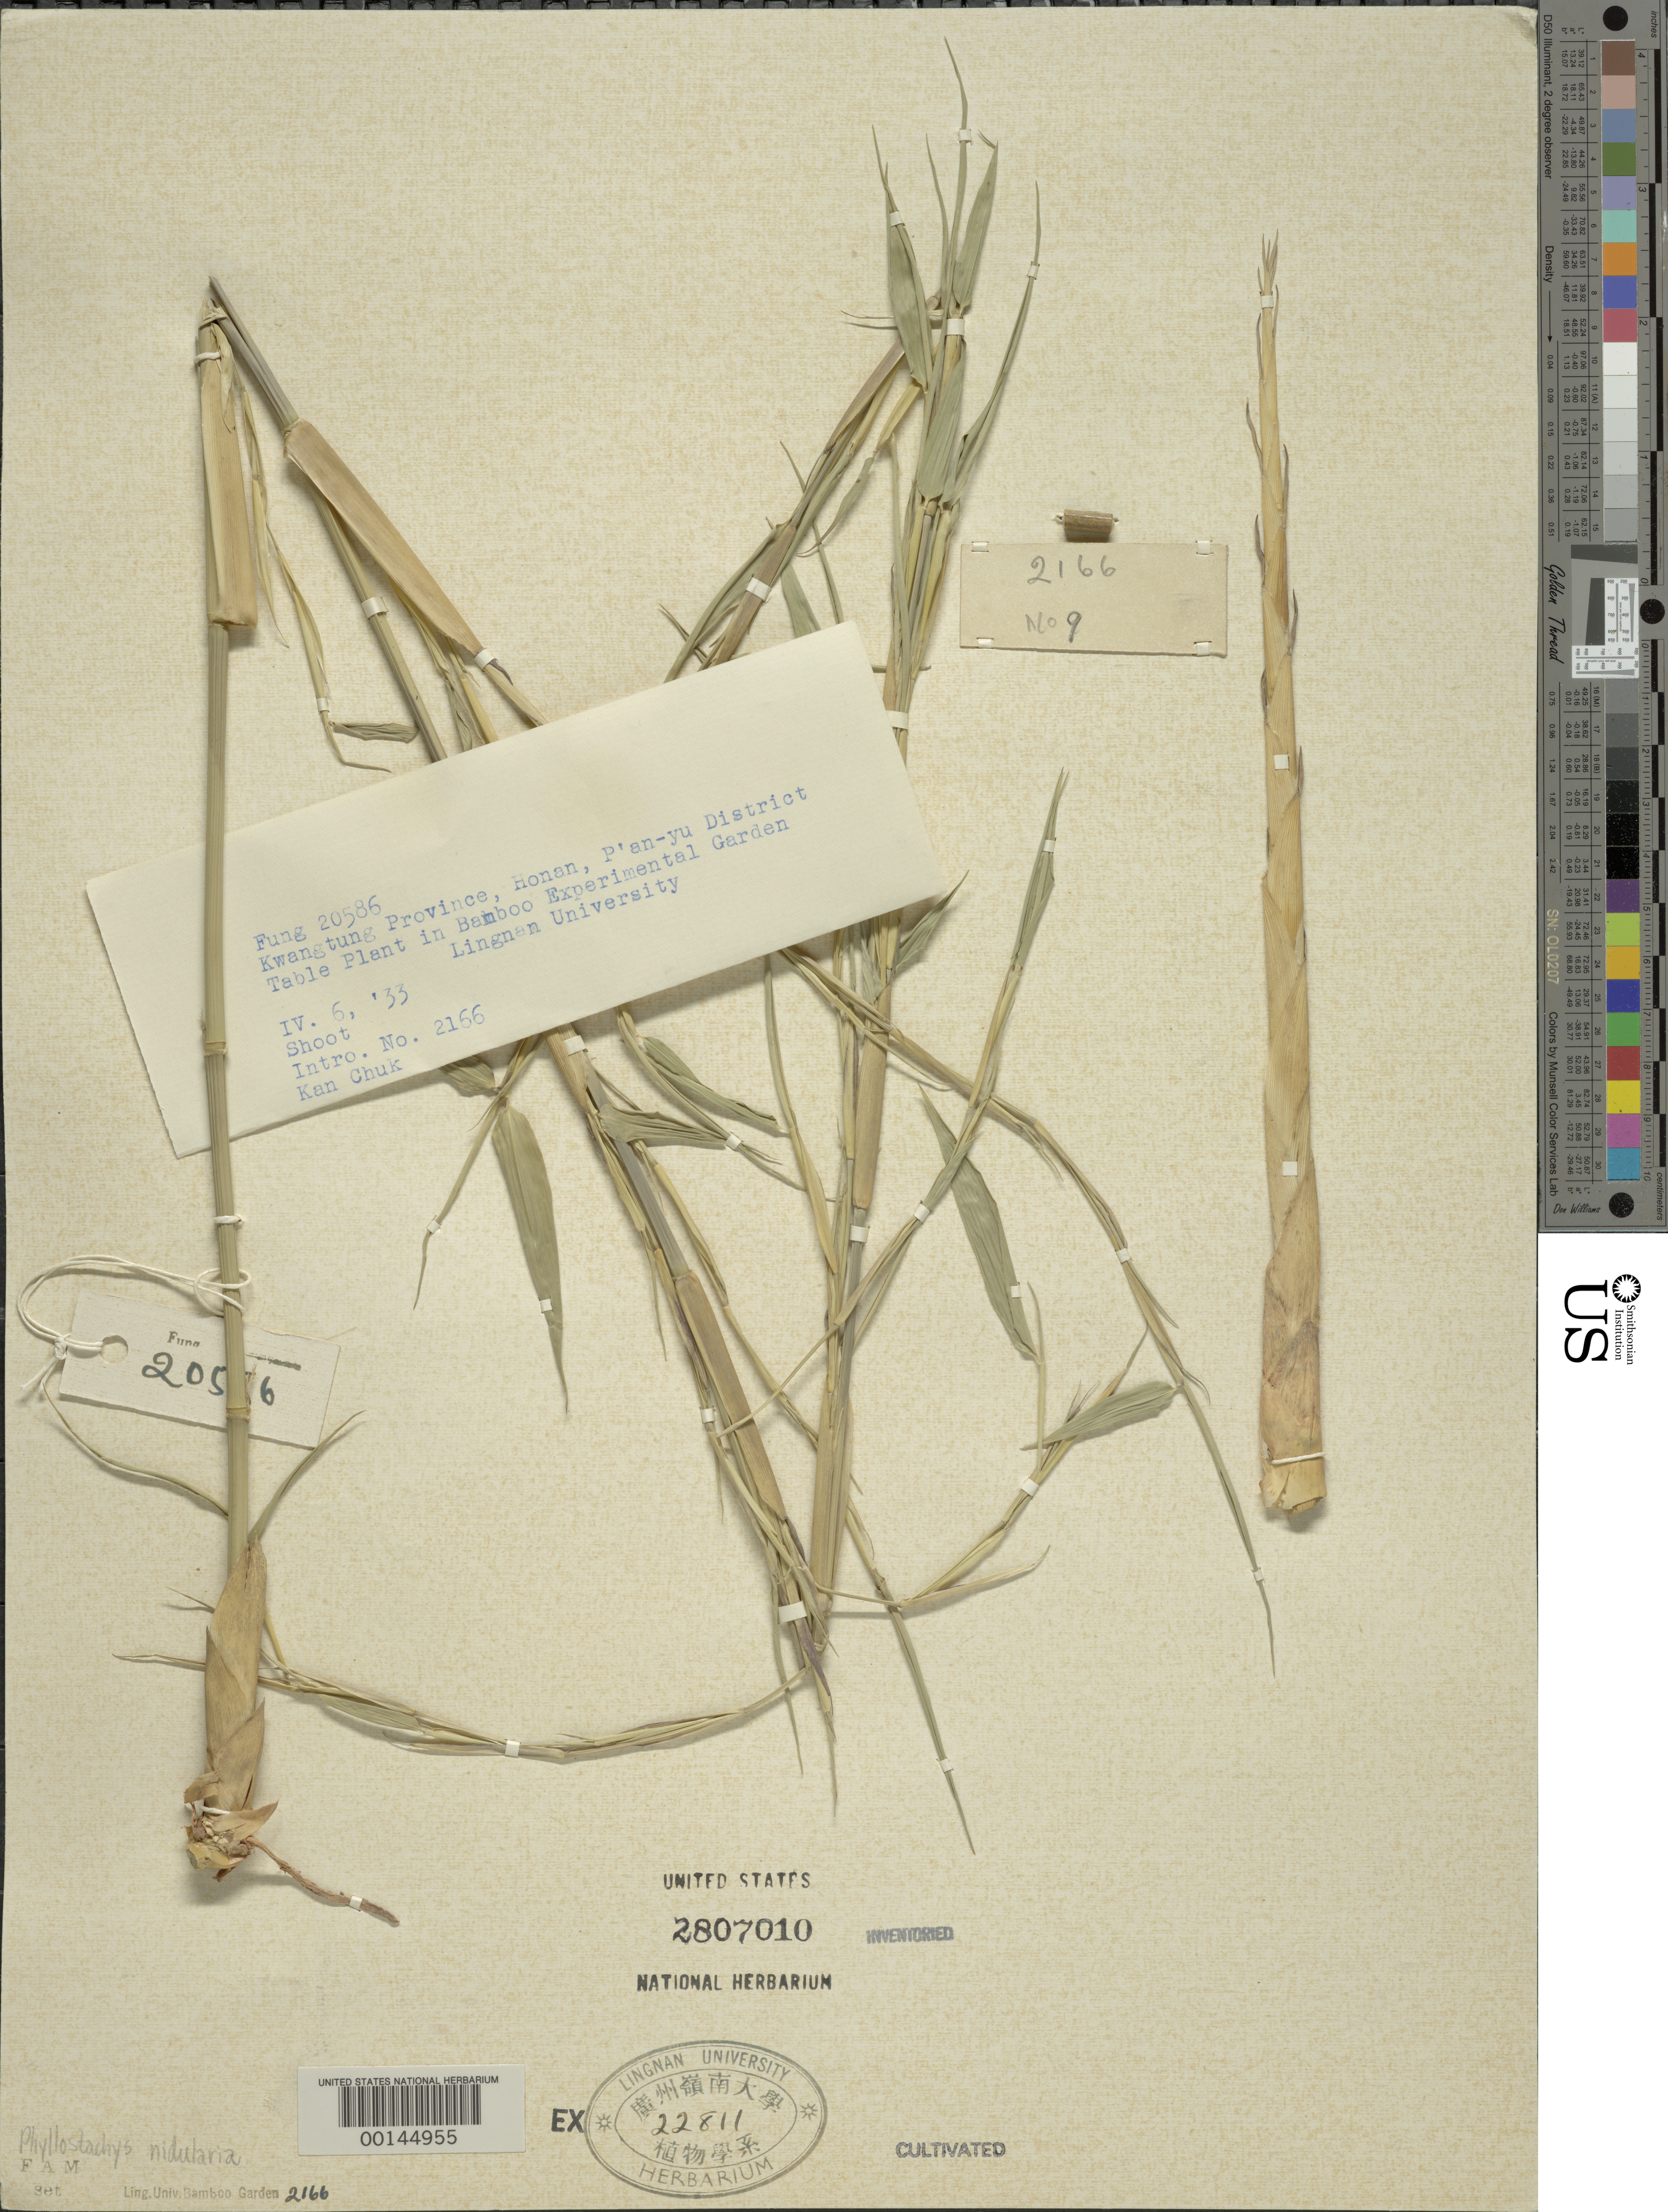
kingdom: Plantae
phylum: Tracheophyta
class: Liliopsida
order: Poales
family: Poaceae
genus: Phyllostachys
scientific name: Phyllostachys nidularia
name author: Munro ex Fenzi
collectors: H. L. Fung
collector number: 20586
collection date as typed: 06 Apr 1933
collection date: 1933-04-06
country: China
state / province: Guangdong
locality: Nam hoi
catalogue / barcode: US 2807010